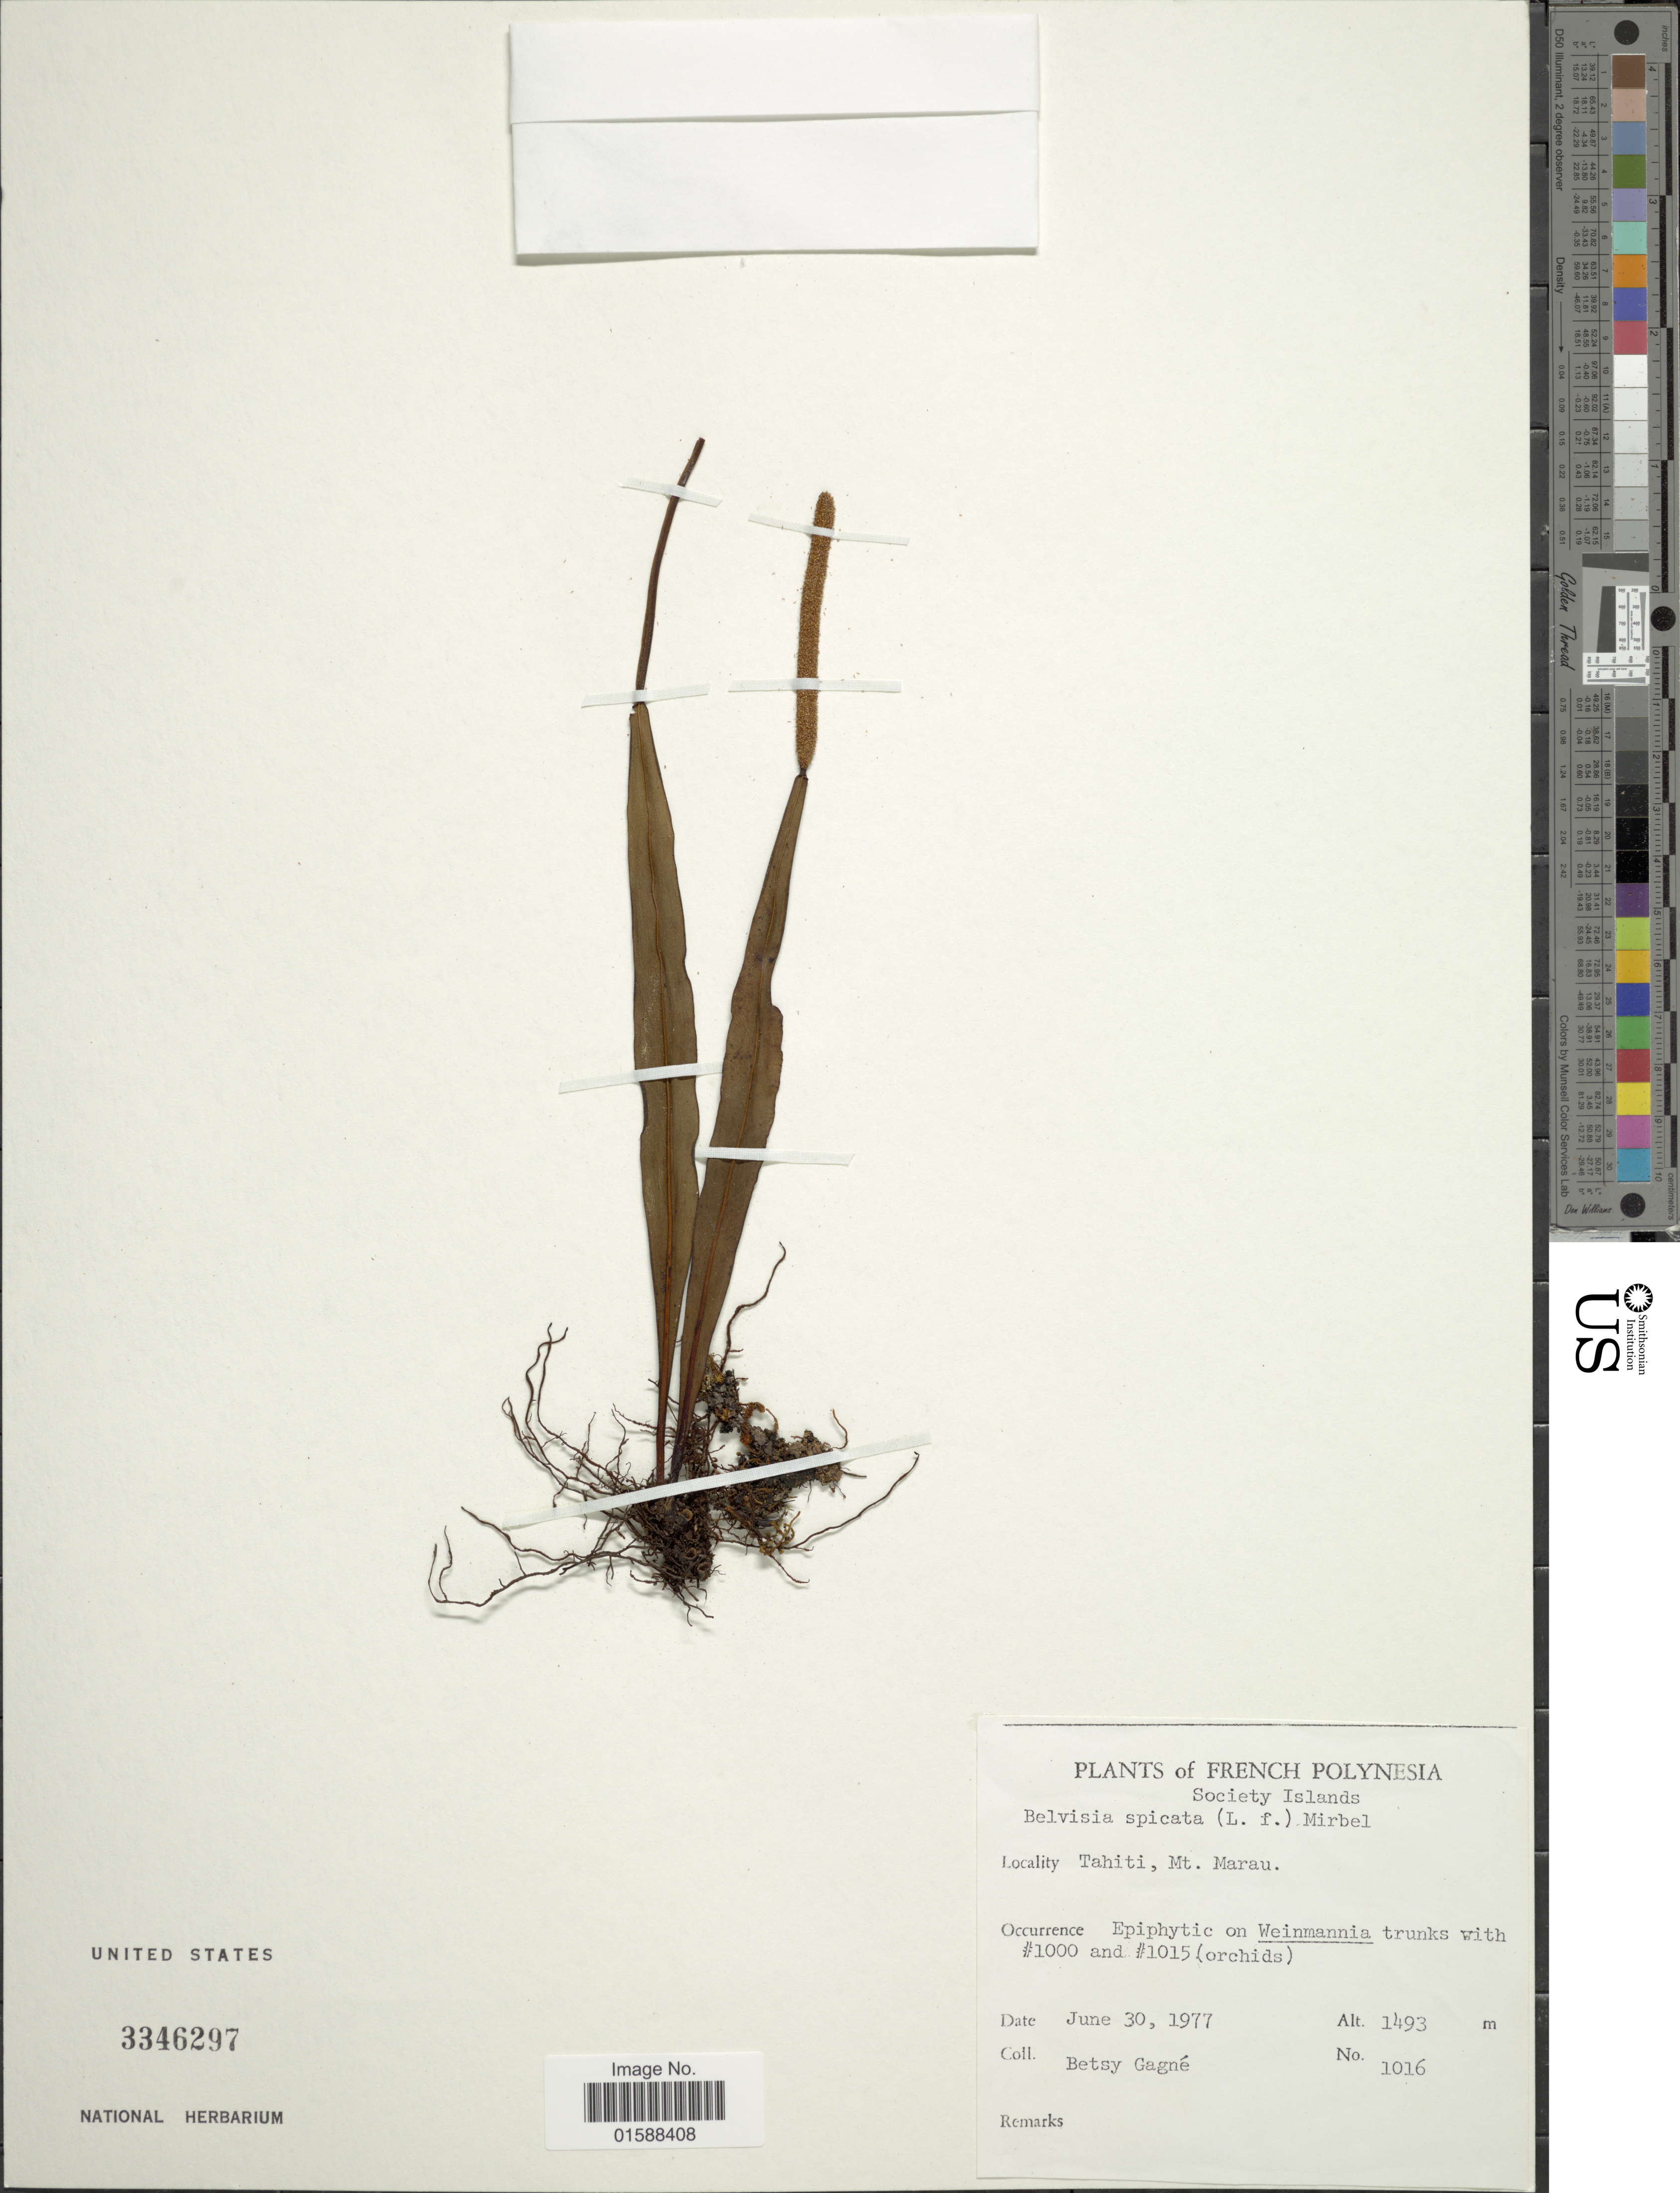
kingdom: Plantae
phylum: Tracheophyta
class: Polypodiopsida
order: Polypodiales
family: Polypodiaceae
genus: Lepisorus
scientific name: Lepisorus spicatus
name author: (L. f.) Li S. Wang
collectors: B. H. Gagné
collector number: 1016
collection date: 1977-06-30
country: French Polynesia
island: Tahiti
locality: Society Islands. Tahiti, Mt. Marau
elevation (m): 1493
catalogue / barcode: US 3346297